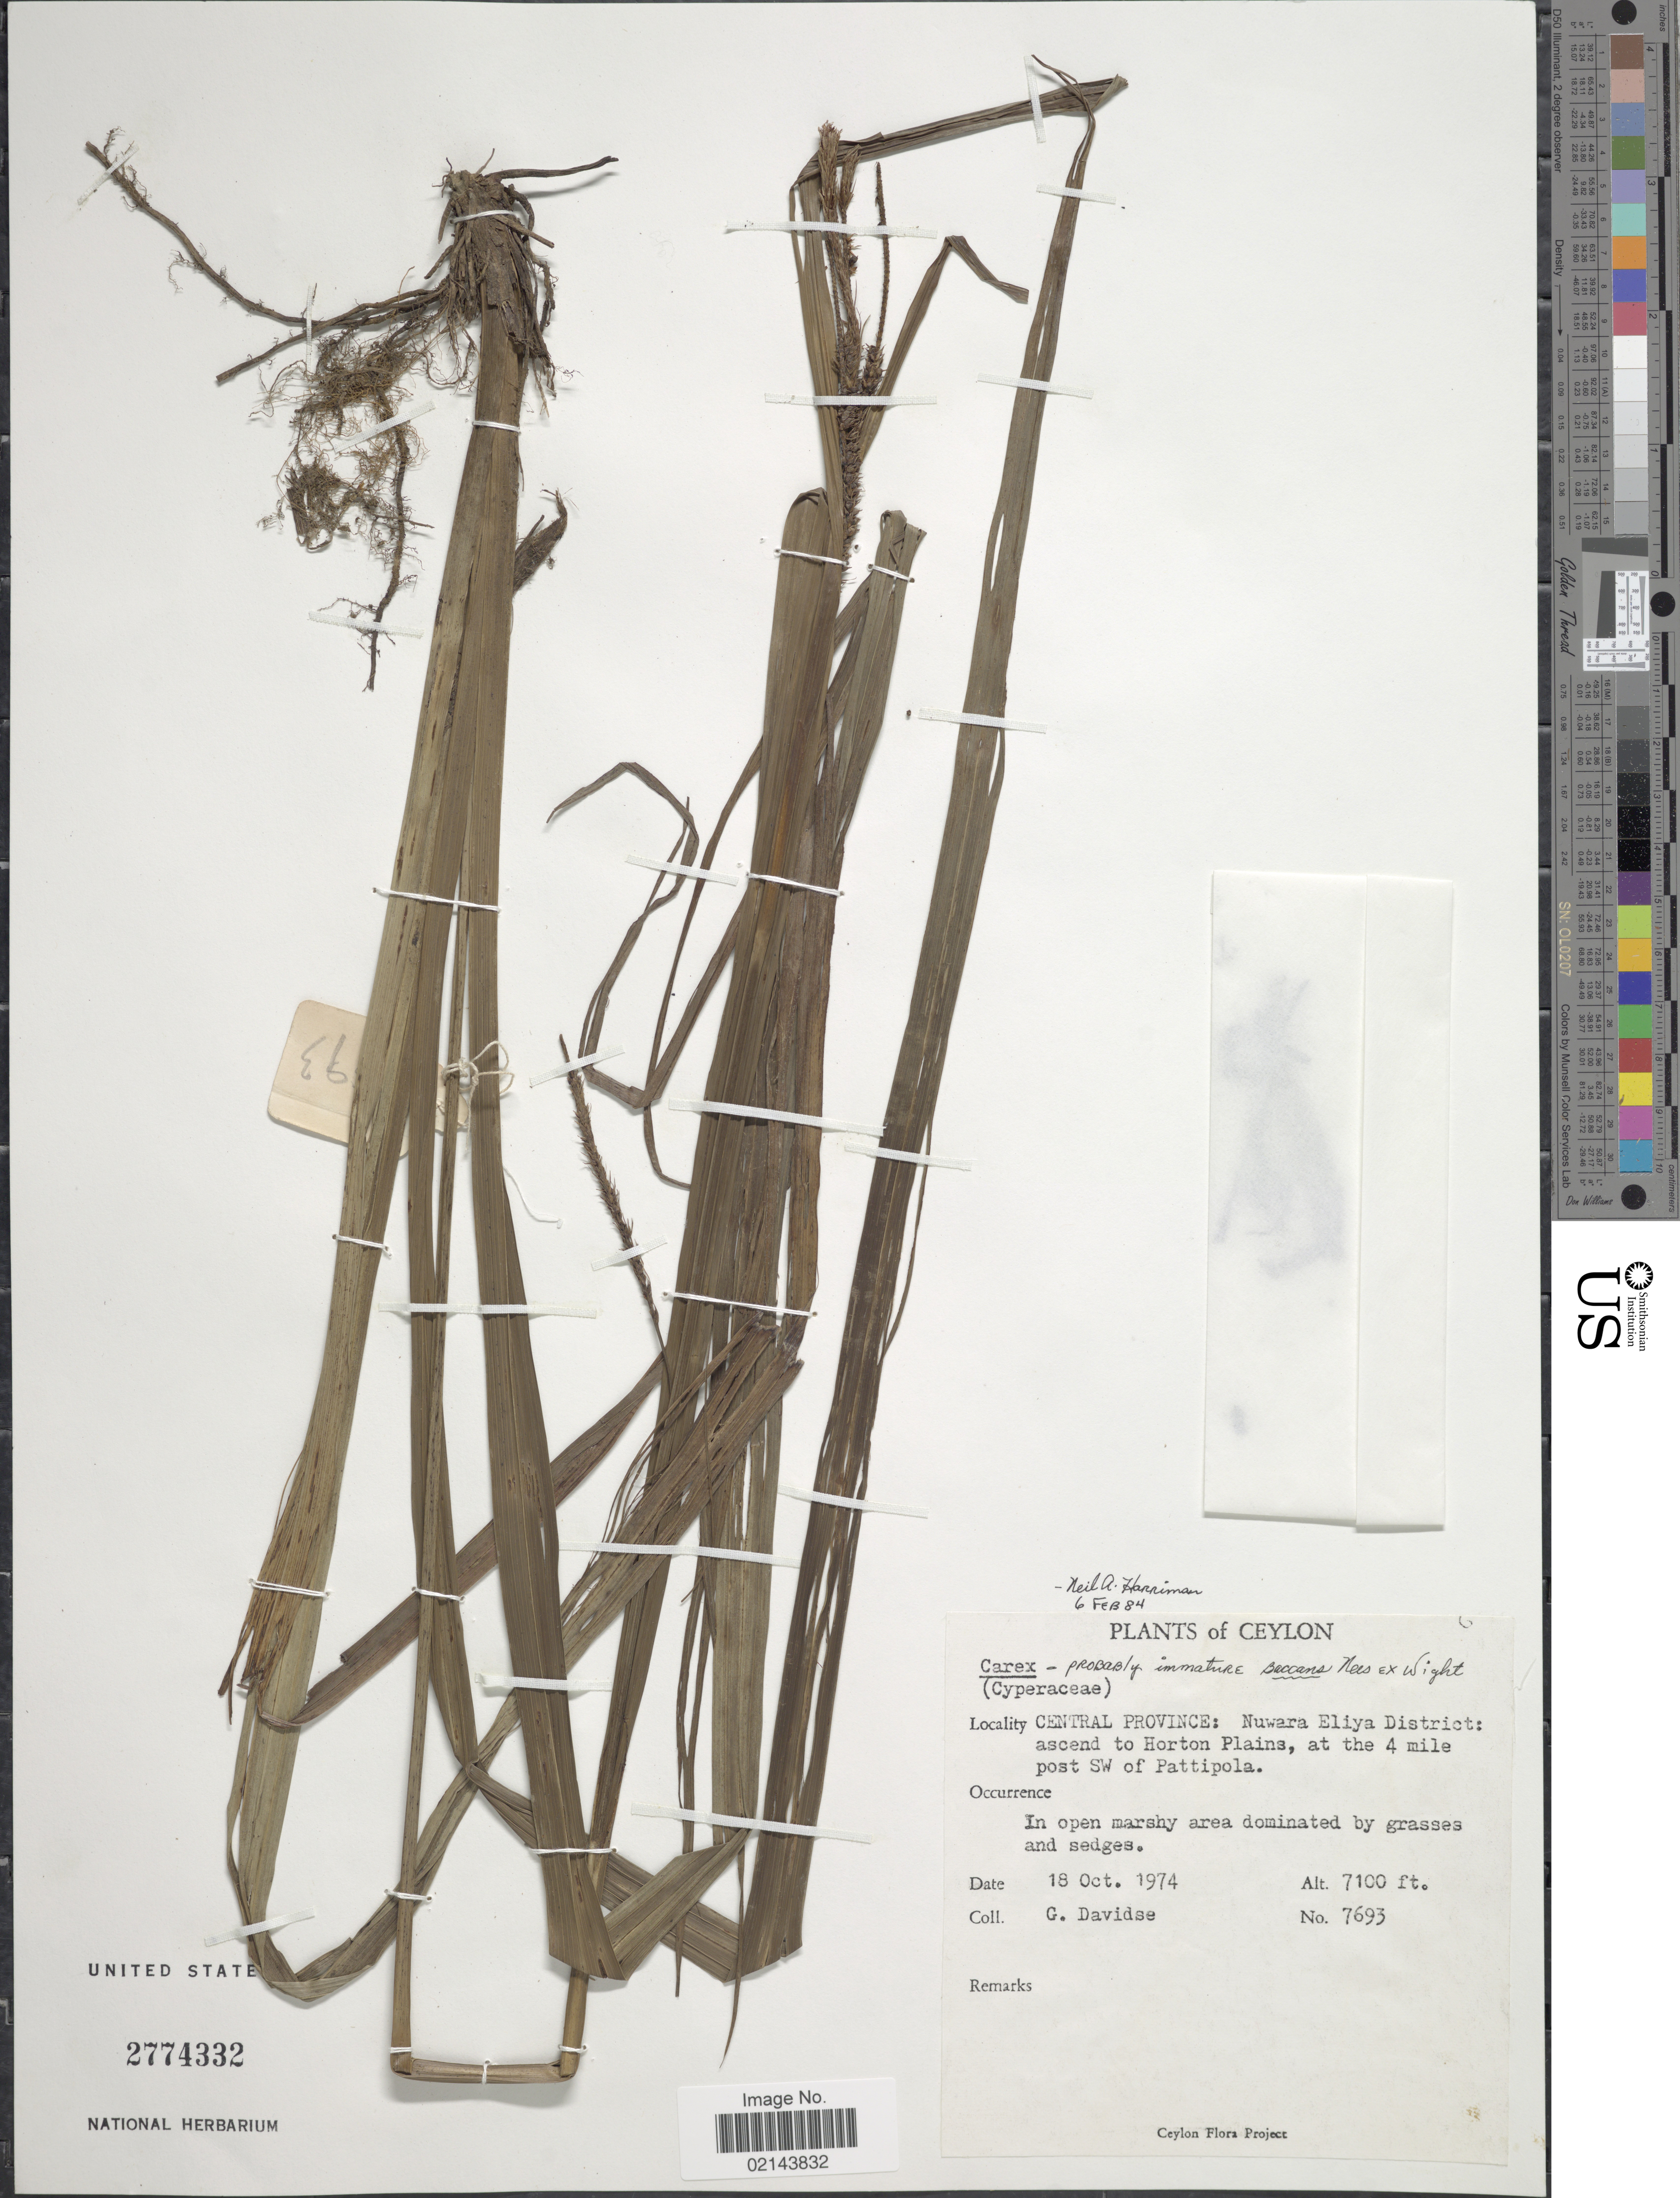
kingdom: Plantae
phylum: Tracheophyta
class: Liliopsida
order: Poales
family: Cyperaceae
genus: Carex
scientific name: Carex baccans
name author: Nees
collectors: G. Davidse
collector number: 7693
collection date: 1974-10-18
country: Sri Lanka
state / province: Central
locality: Ceylon. Nuwara Eliya District: ascend to Horton Plains, at the 4 mile post SW of Pattipola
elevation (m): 2164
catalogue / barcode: US 2774332